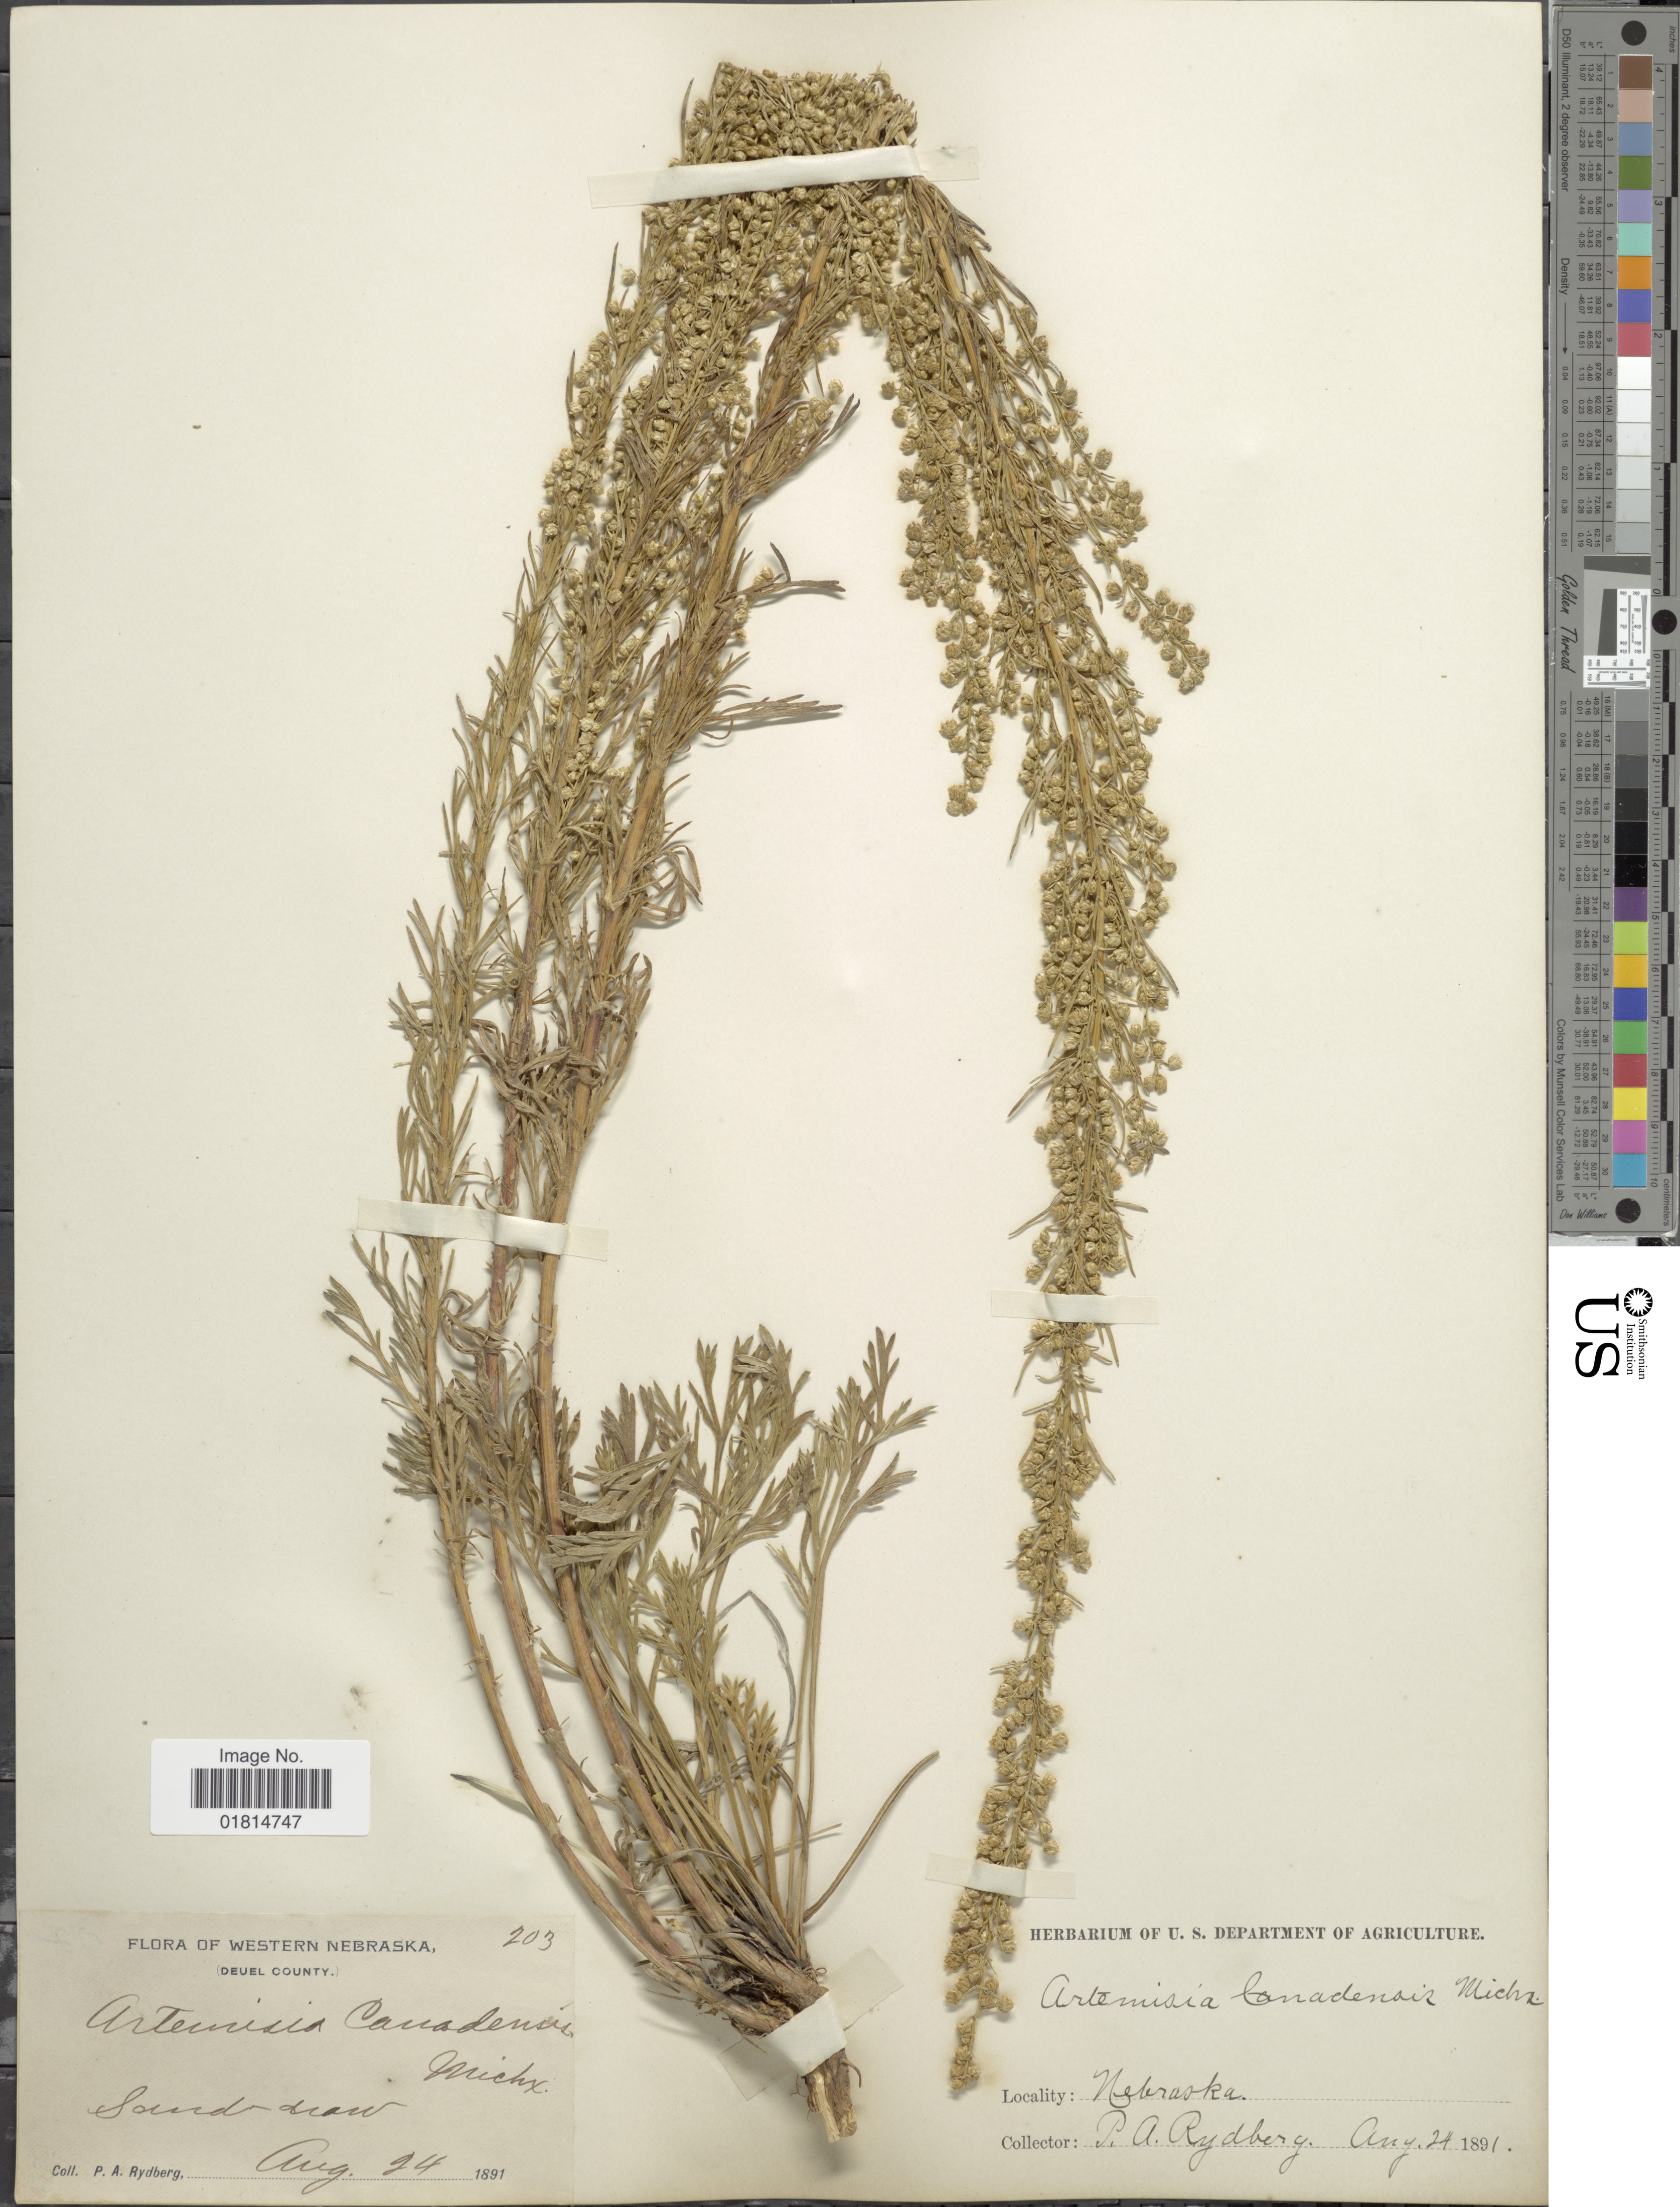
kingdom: Plantae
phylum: Tracheophyta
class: Magnoliopsida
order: Asterales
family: Asteraceae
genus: Artemisia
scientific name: Artemisia camporum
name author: Rydb.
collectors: P. A. Rydberg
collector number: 203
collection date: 1891-08-24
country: United States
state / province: Nebraska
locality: Western Nebraska. Deuel County. Sounds draw.